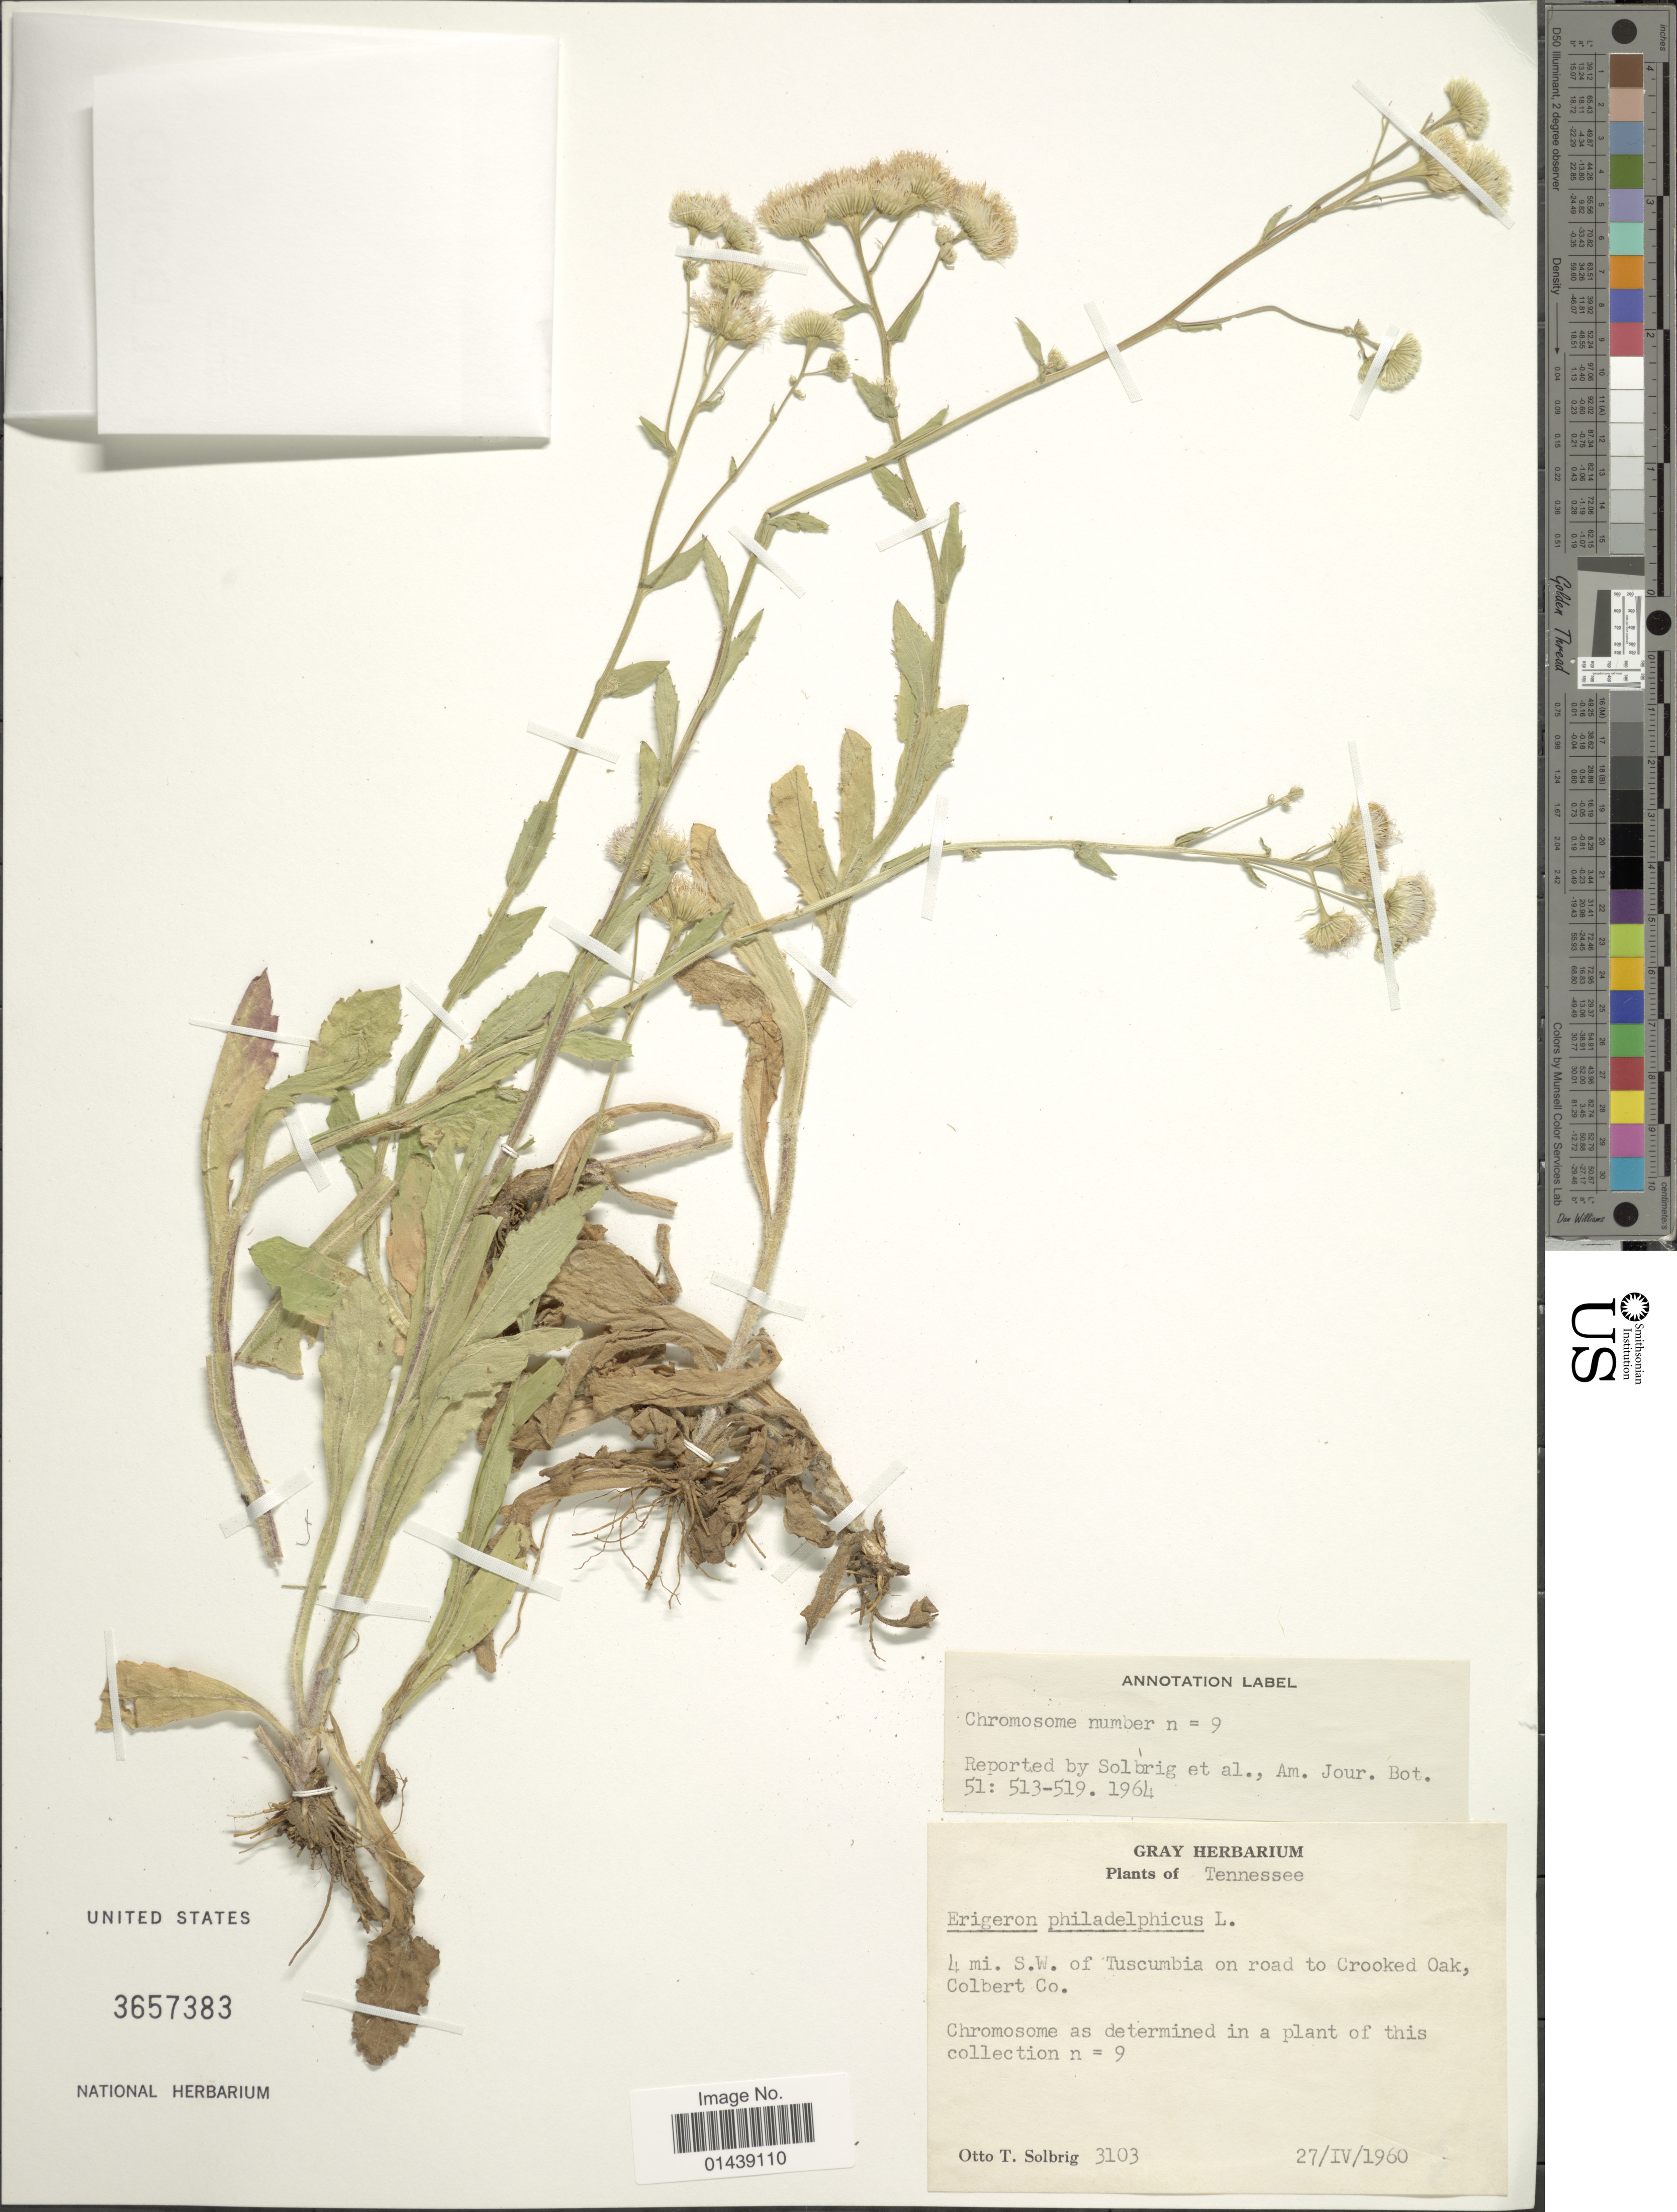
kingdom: Plantae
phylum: Tracheophyta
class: Magnoliopsida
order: Asterales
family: Asteraceae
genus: Erigeron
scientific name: Erigeron philadelphicus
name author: L.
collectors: O. T. Solbrig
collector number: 3103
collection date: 1960-04-27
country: United States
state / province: Tennessee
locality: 4 mi. S.W. of Tuscumbia on road to Crooked Oak, Colbert Co.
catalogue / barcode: US 3657383